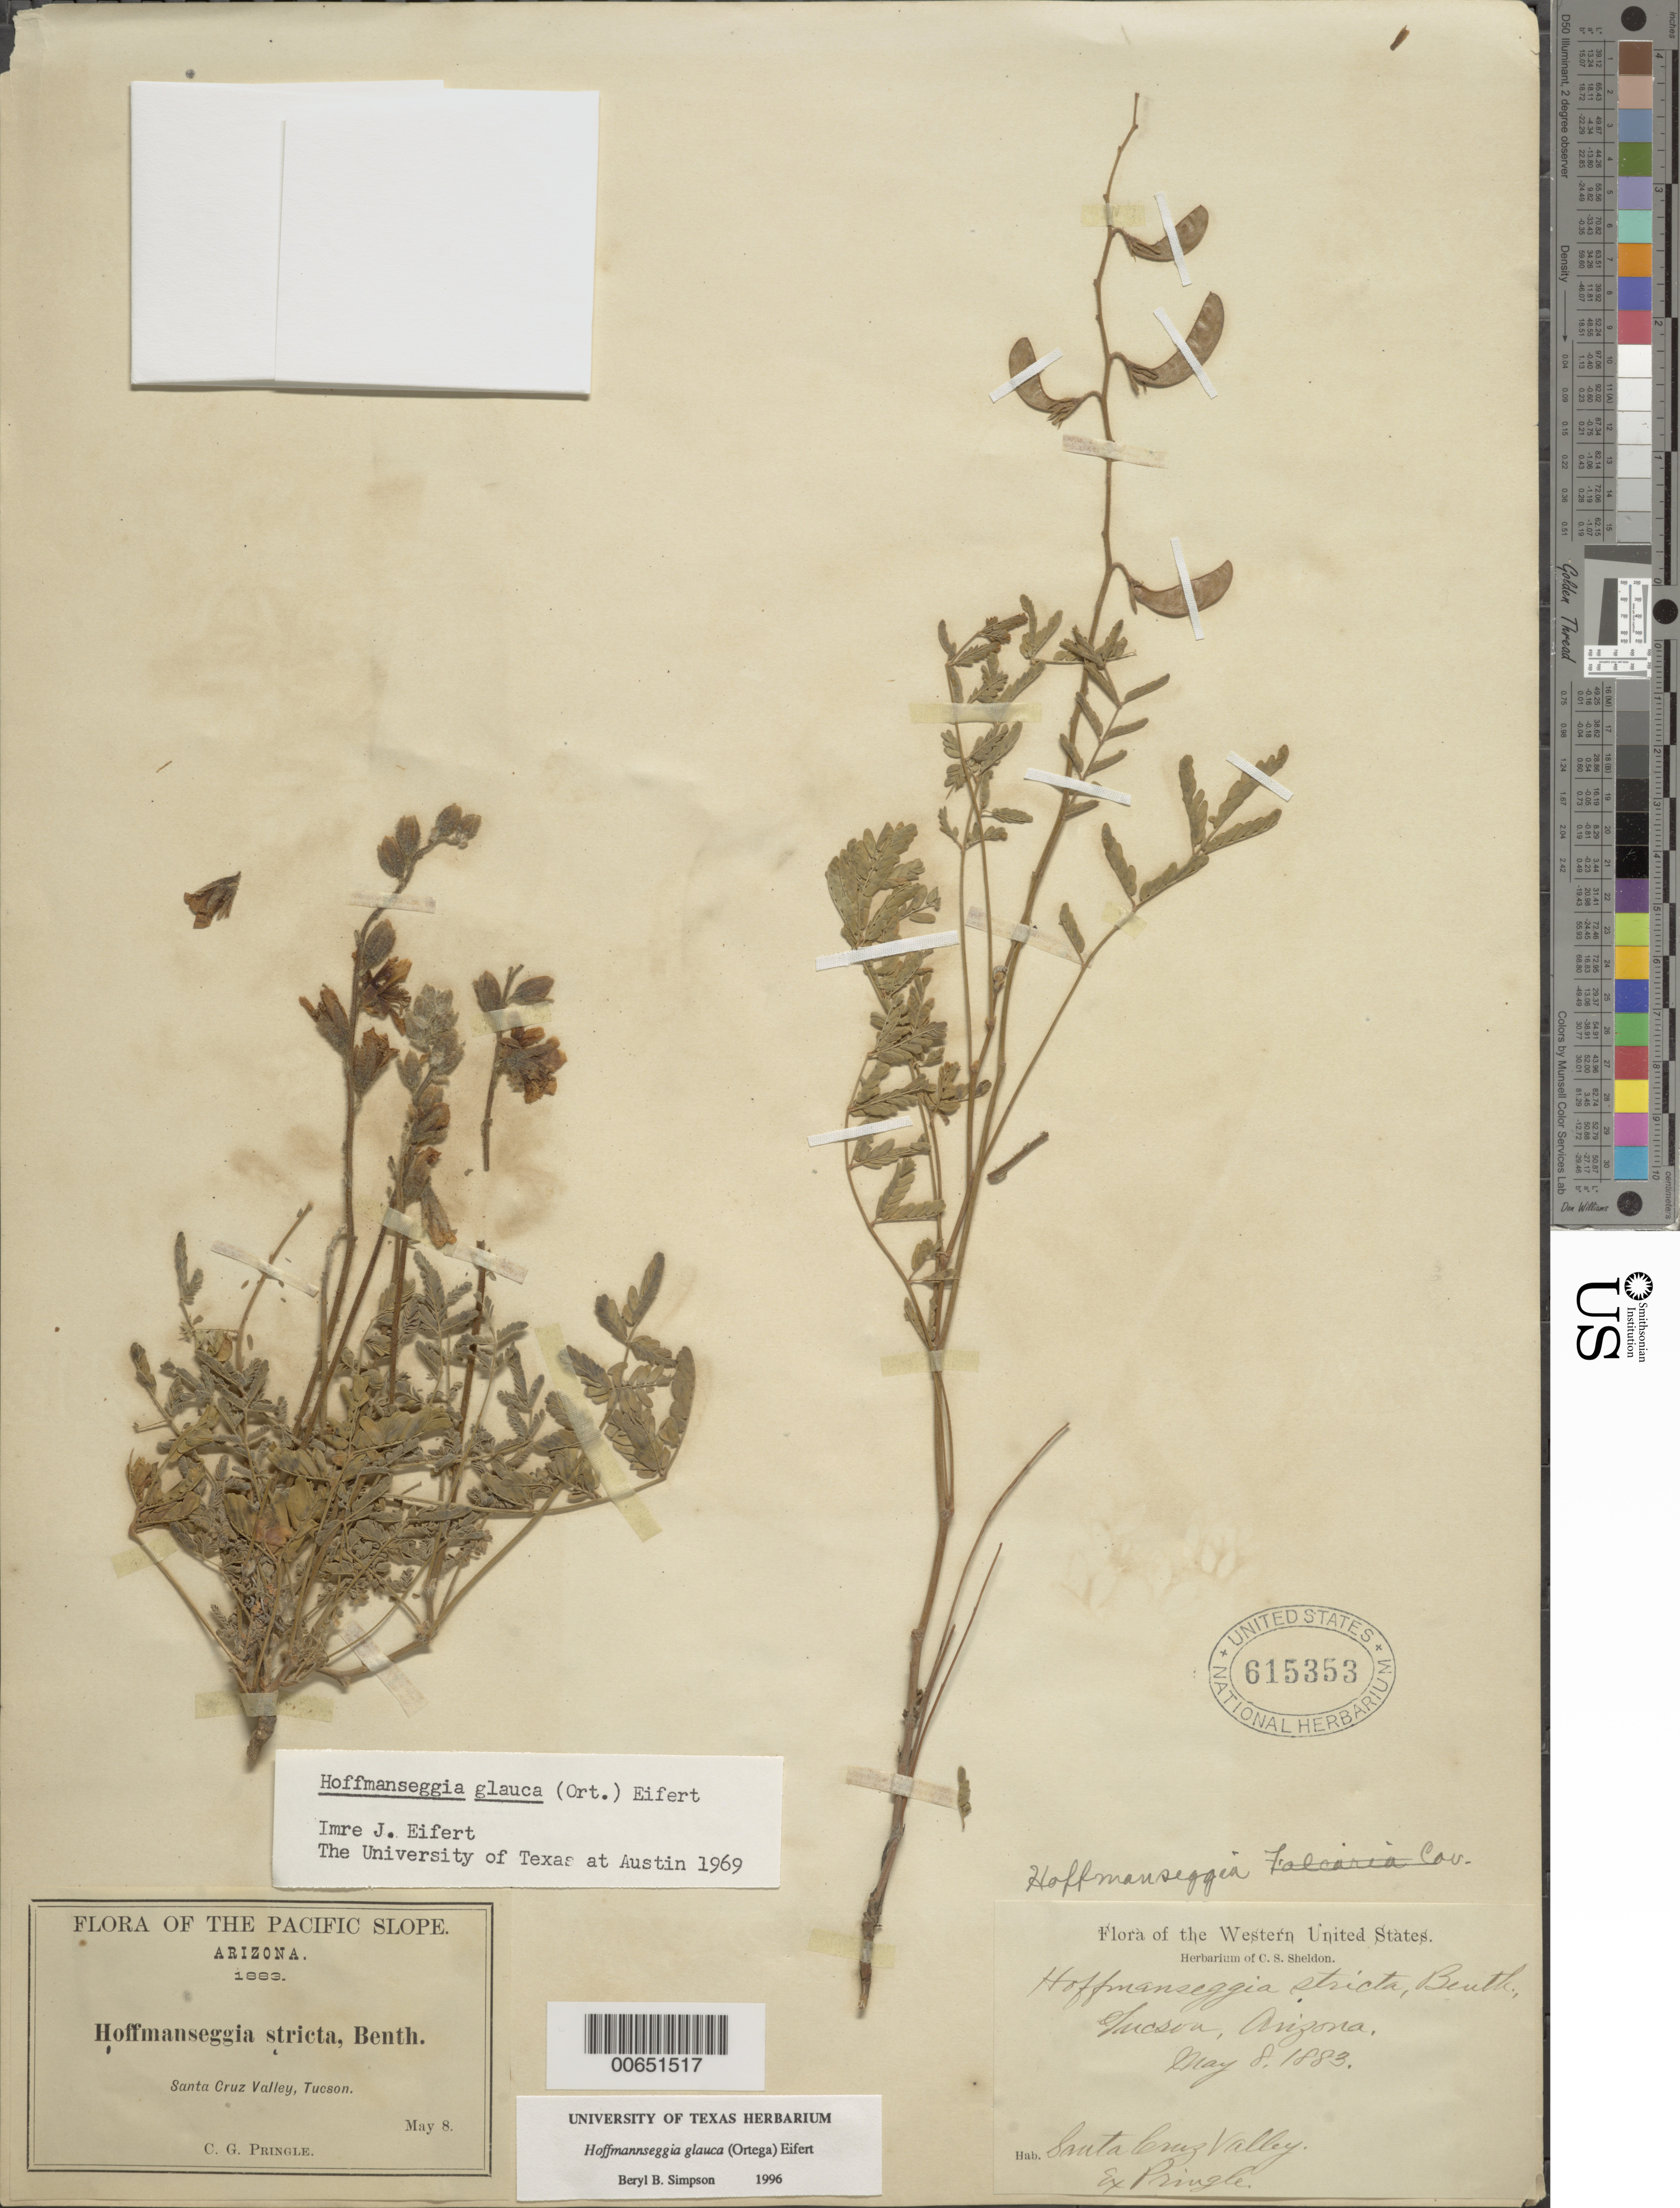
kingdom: Plantae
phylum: Tracheophyta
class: Magnoliopsida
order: Fabales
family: Fabaceae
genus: Hoffmannseggia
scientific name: Hoffmannseggia glauca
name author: (Ortega) Eifert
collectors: C. G. Pringle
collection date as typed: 08 May 1883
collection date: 1883-05-08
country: United States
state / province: Arizona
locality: Santa Cruz Valley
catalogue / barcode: US 615353